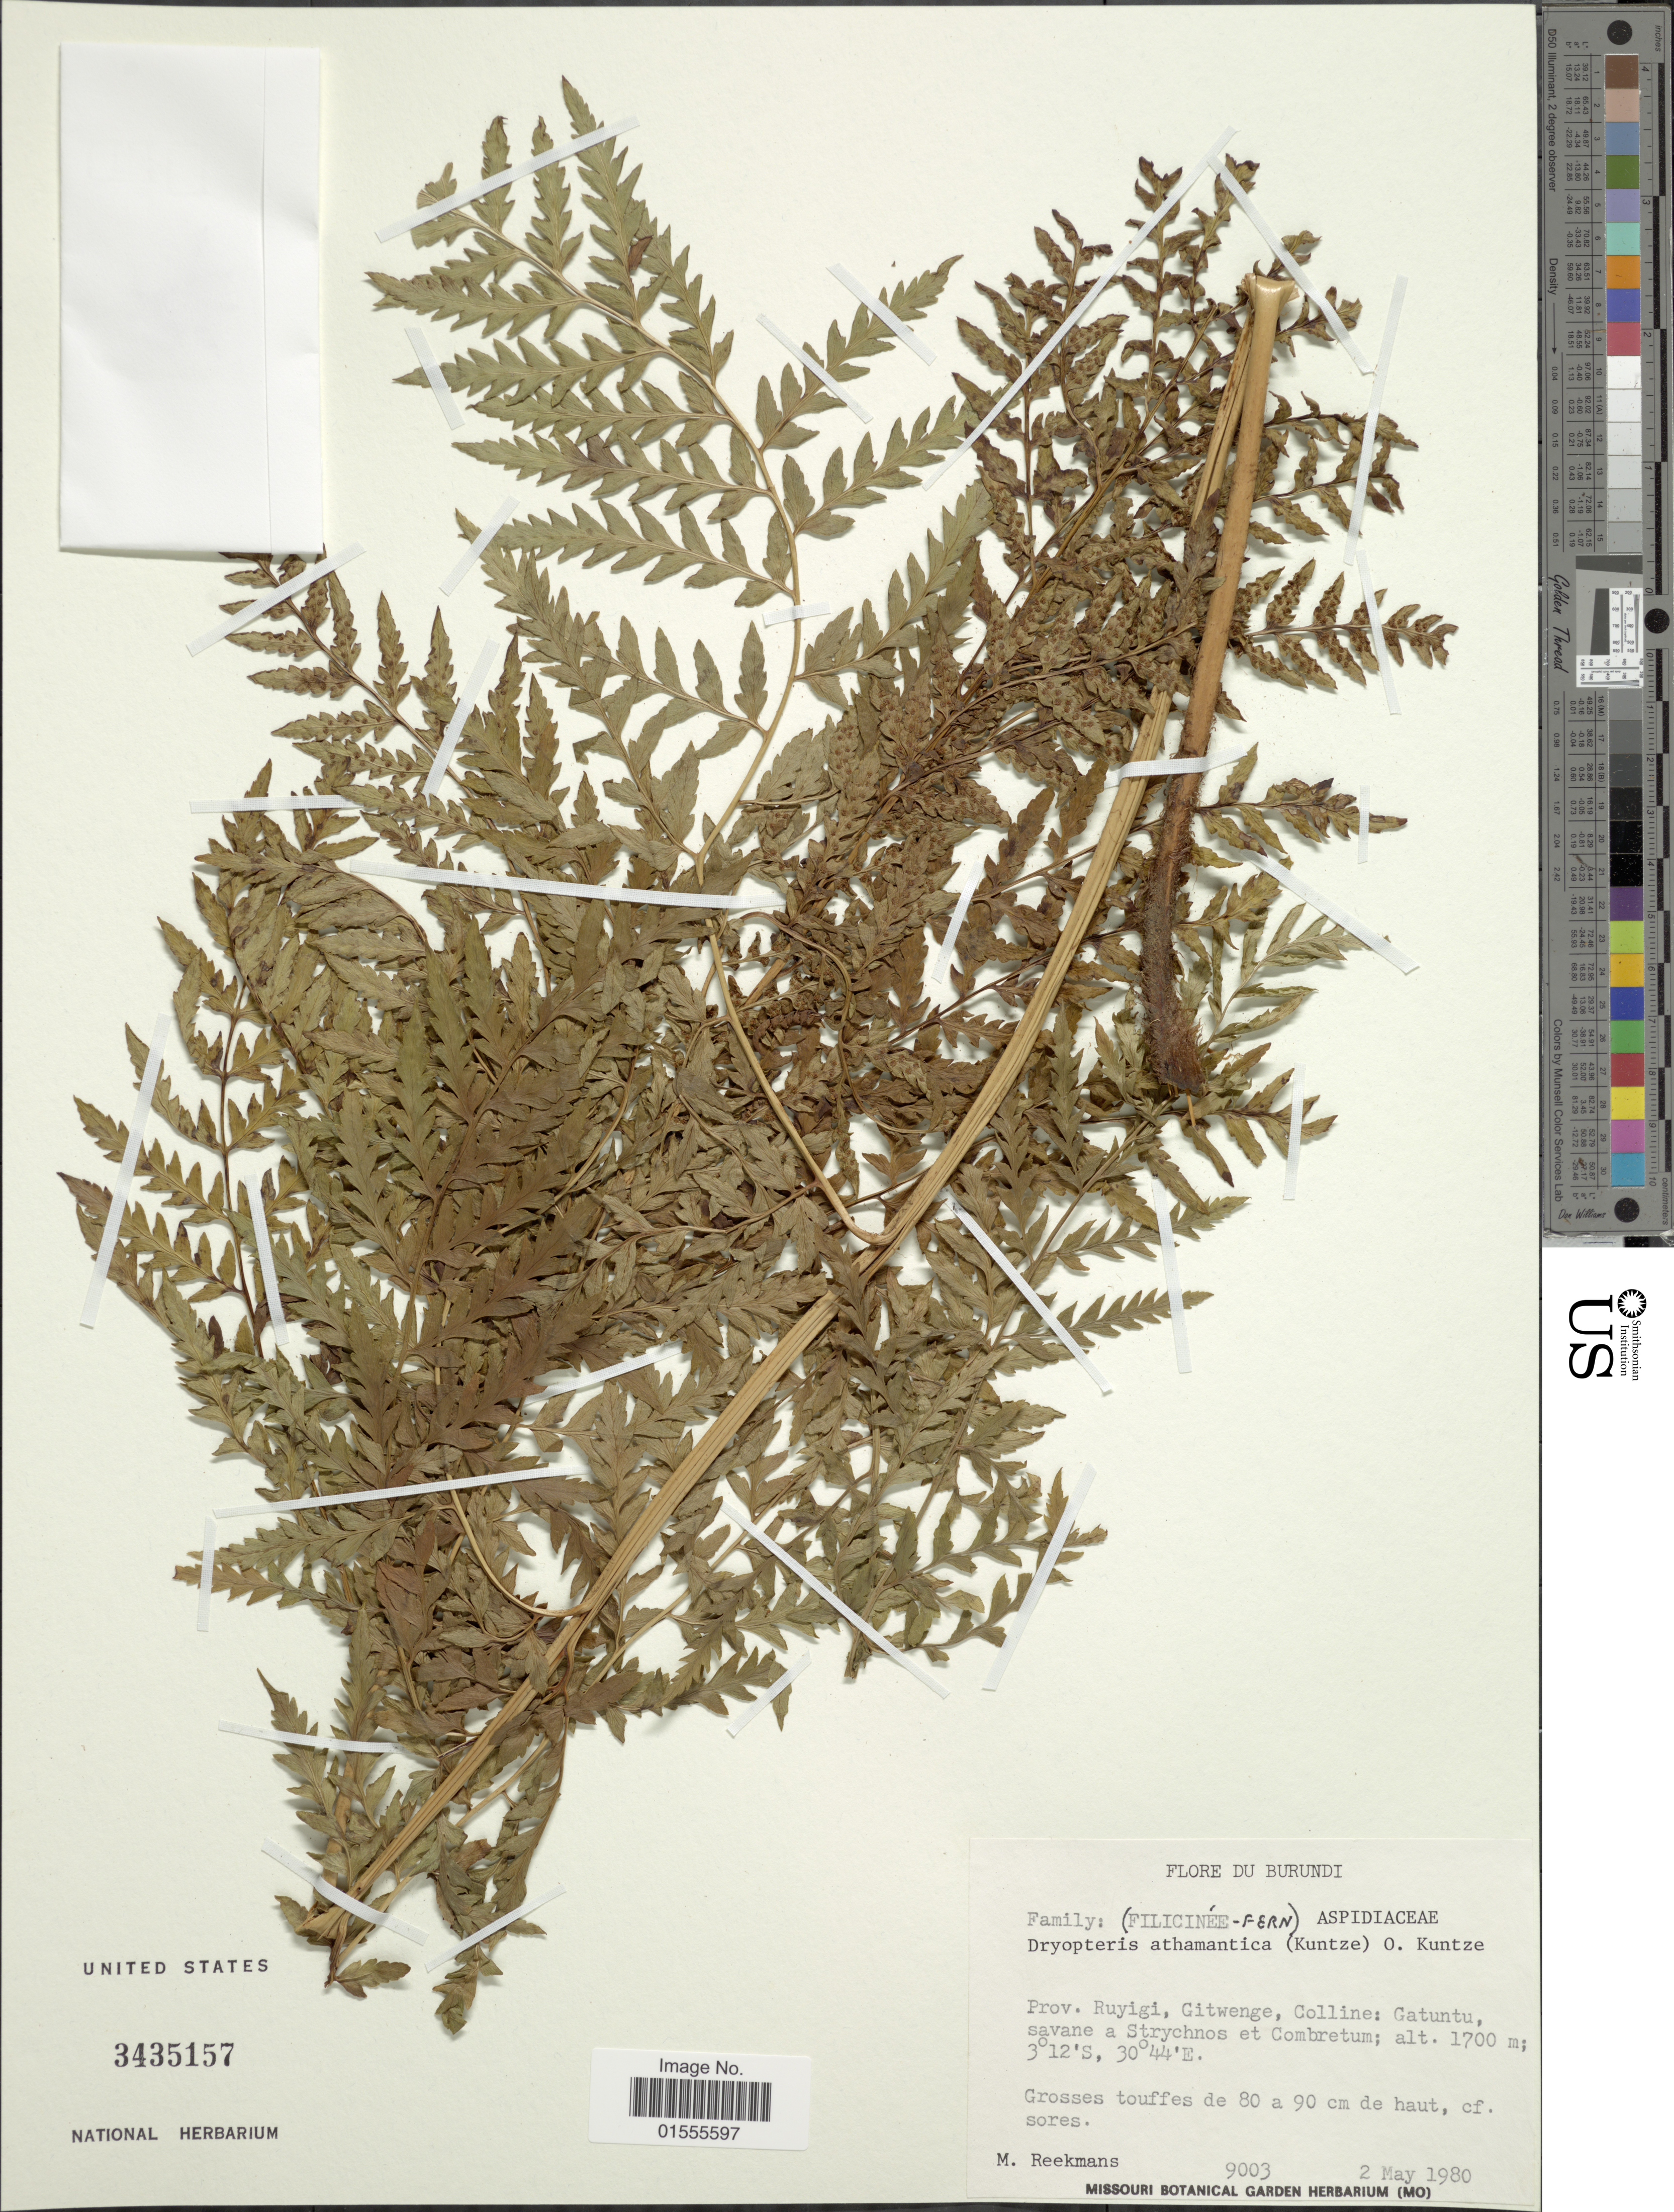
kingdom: Plantae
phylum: Tracheophyta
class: Polypodiopsida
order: Polypodiales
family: Dryopteridaceae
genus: Dryopteris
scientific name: Dryopteris athamantica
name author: (Kunze) Kunze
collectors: M. Reekmans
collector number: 9003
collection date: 1980-05-02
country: Burundi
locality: Prov. Ruyigi, Gitwenge, Colline: Gatuntu savane a Strychnos et Combretum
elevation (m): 1700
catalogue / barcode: US 3435157